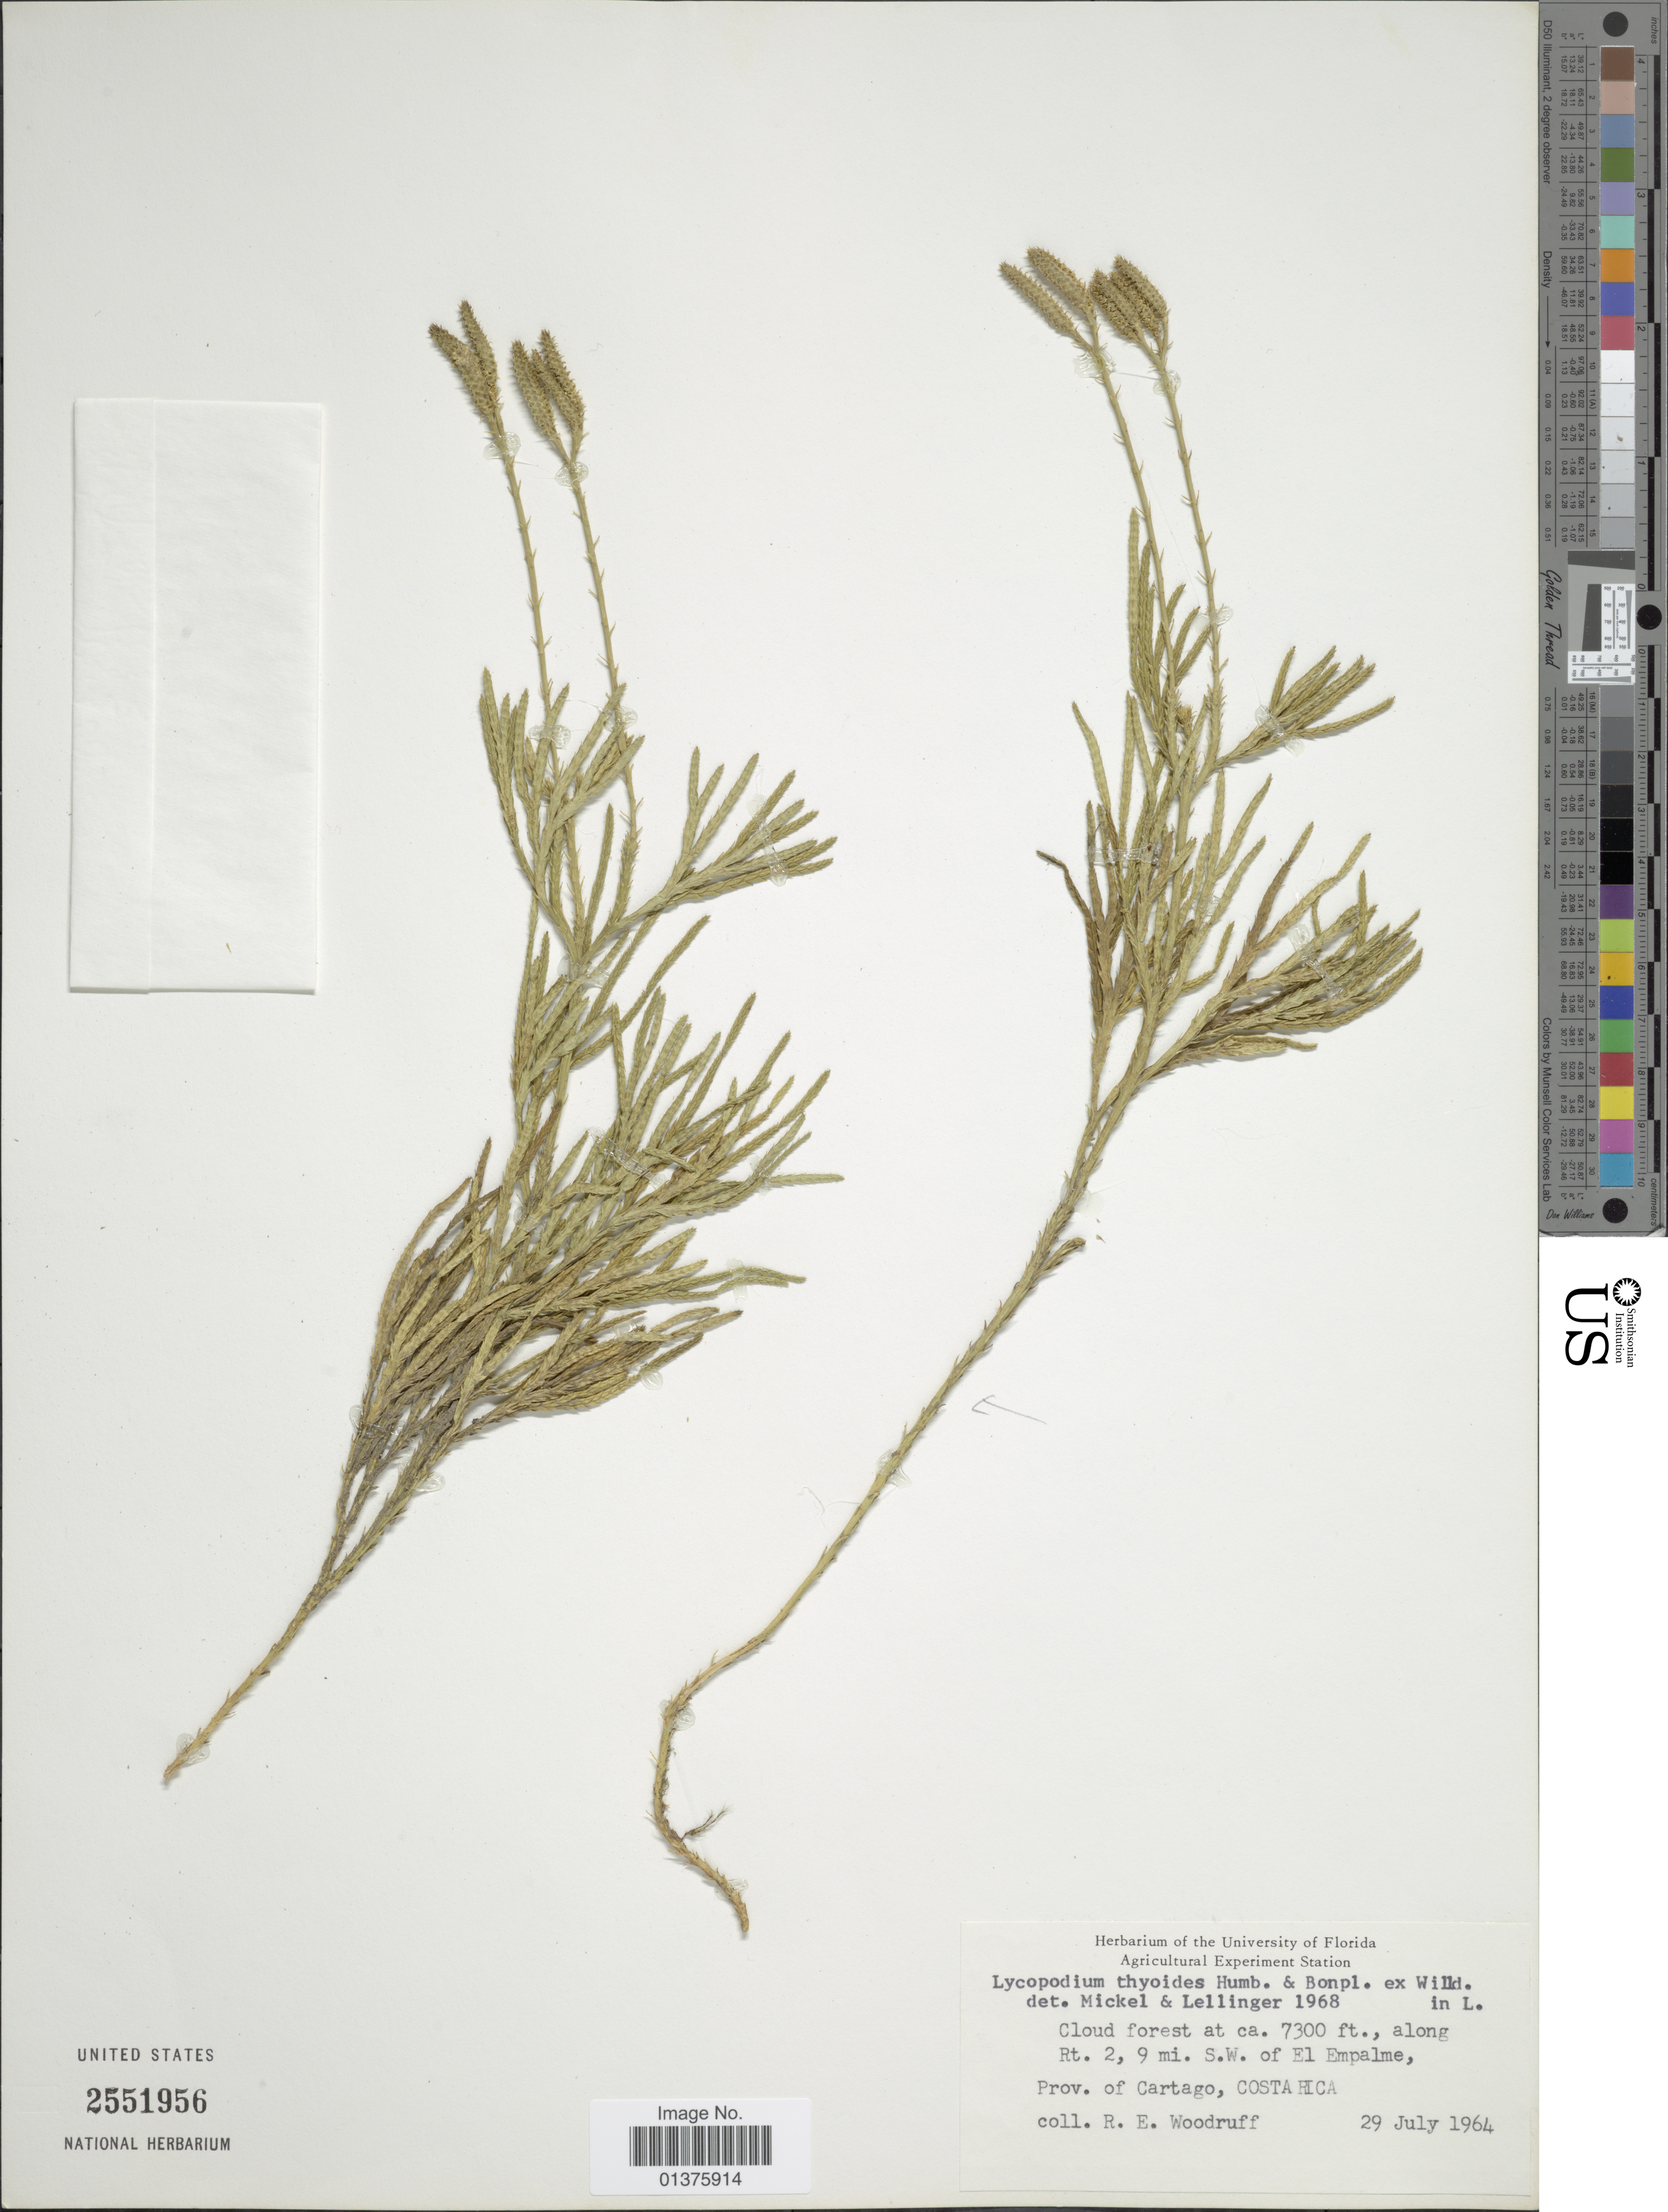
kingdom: Plantae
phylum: Tracheophyta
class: Lycopodiopsida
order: Lycopodiales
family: Lycopodiaceae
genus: Diphasiastrum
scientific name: Diphasiastrum thyoides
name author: (Humb. & Bonpl. ex Willd.) Holub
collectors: R. Woodruff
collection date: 1964-07-29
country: Costa Rica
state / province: Cartago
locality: Cloud forest along Rt. 2.9mi S.W. of El Empalme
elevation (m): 2225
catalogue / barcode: US 2551956